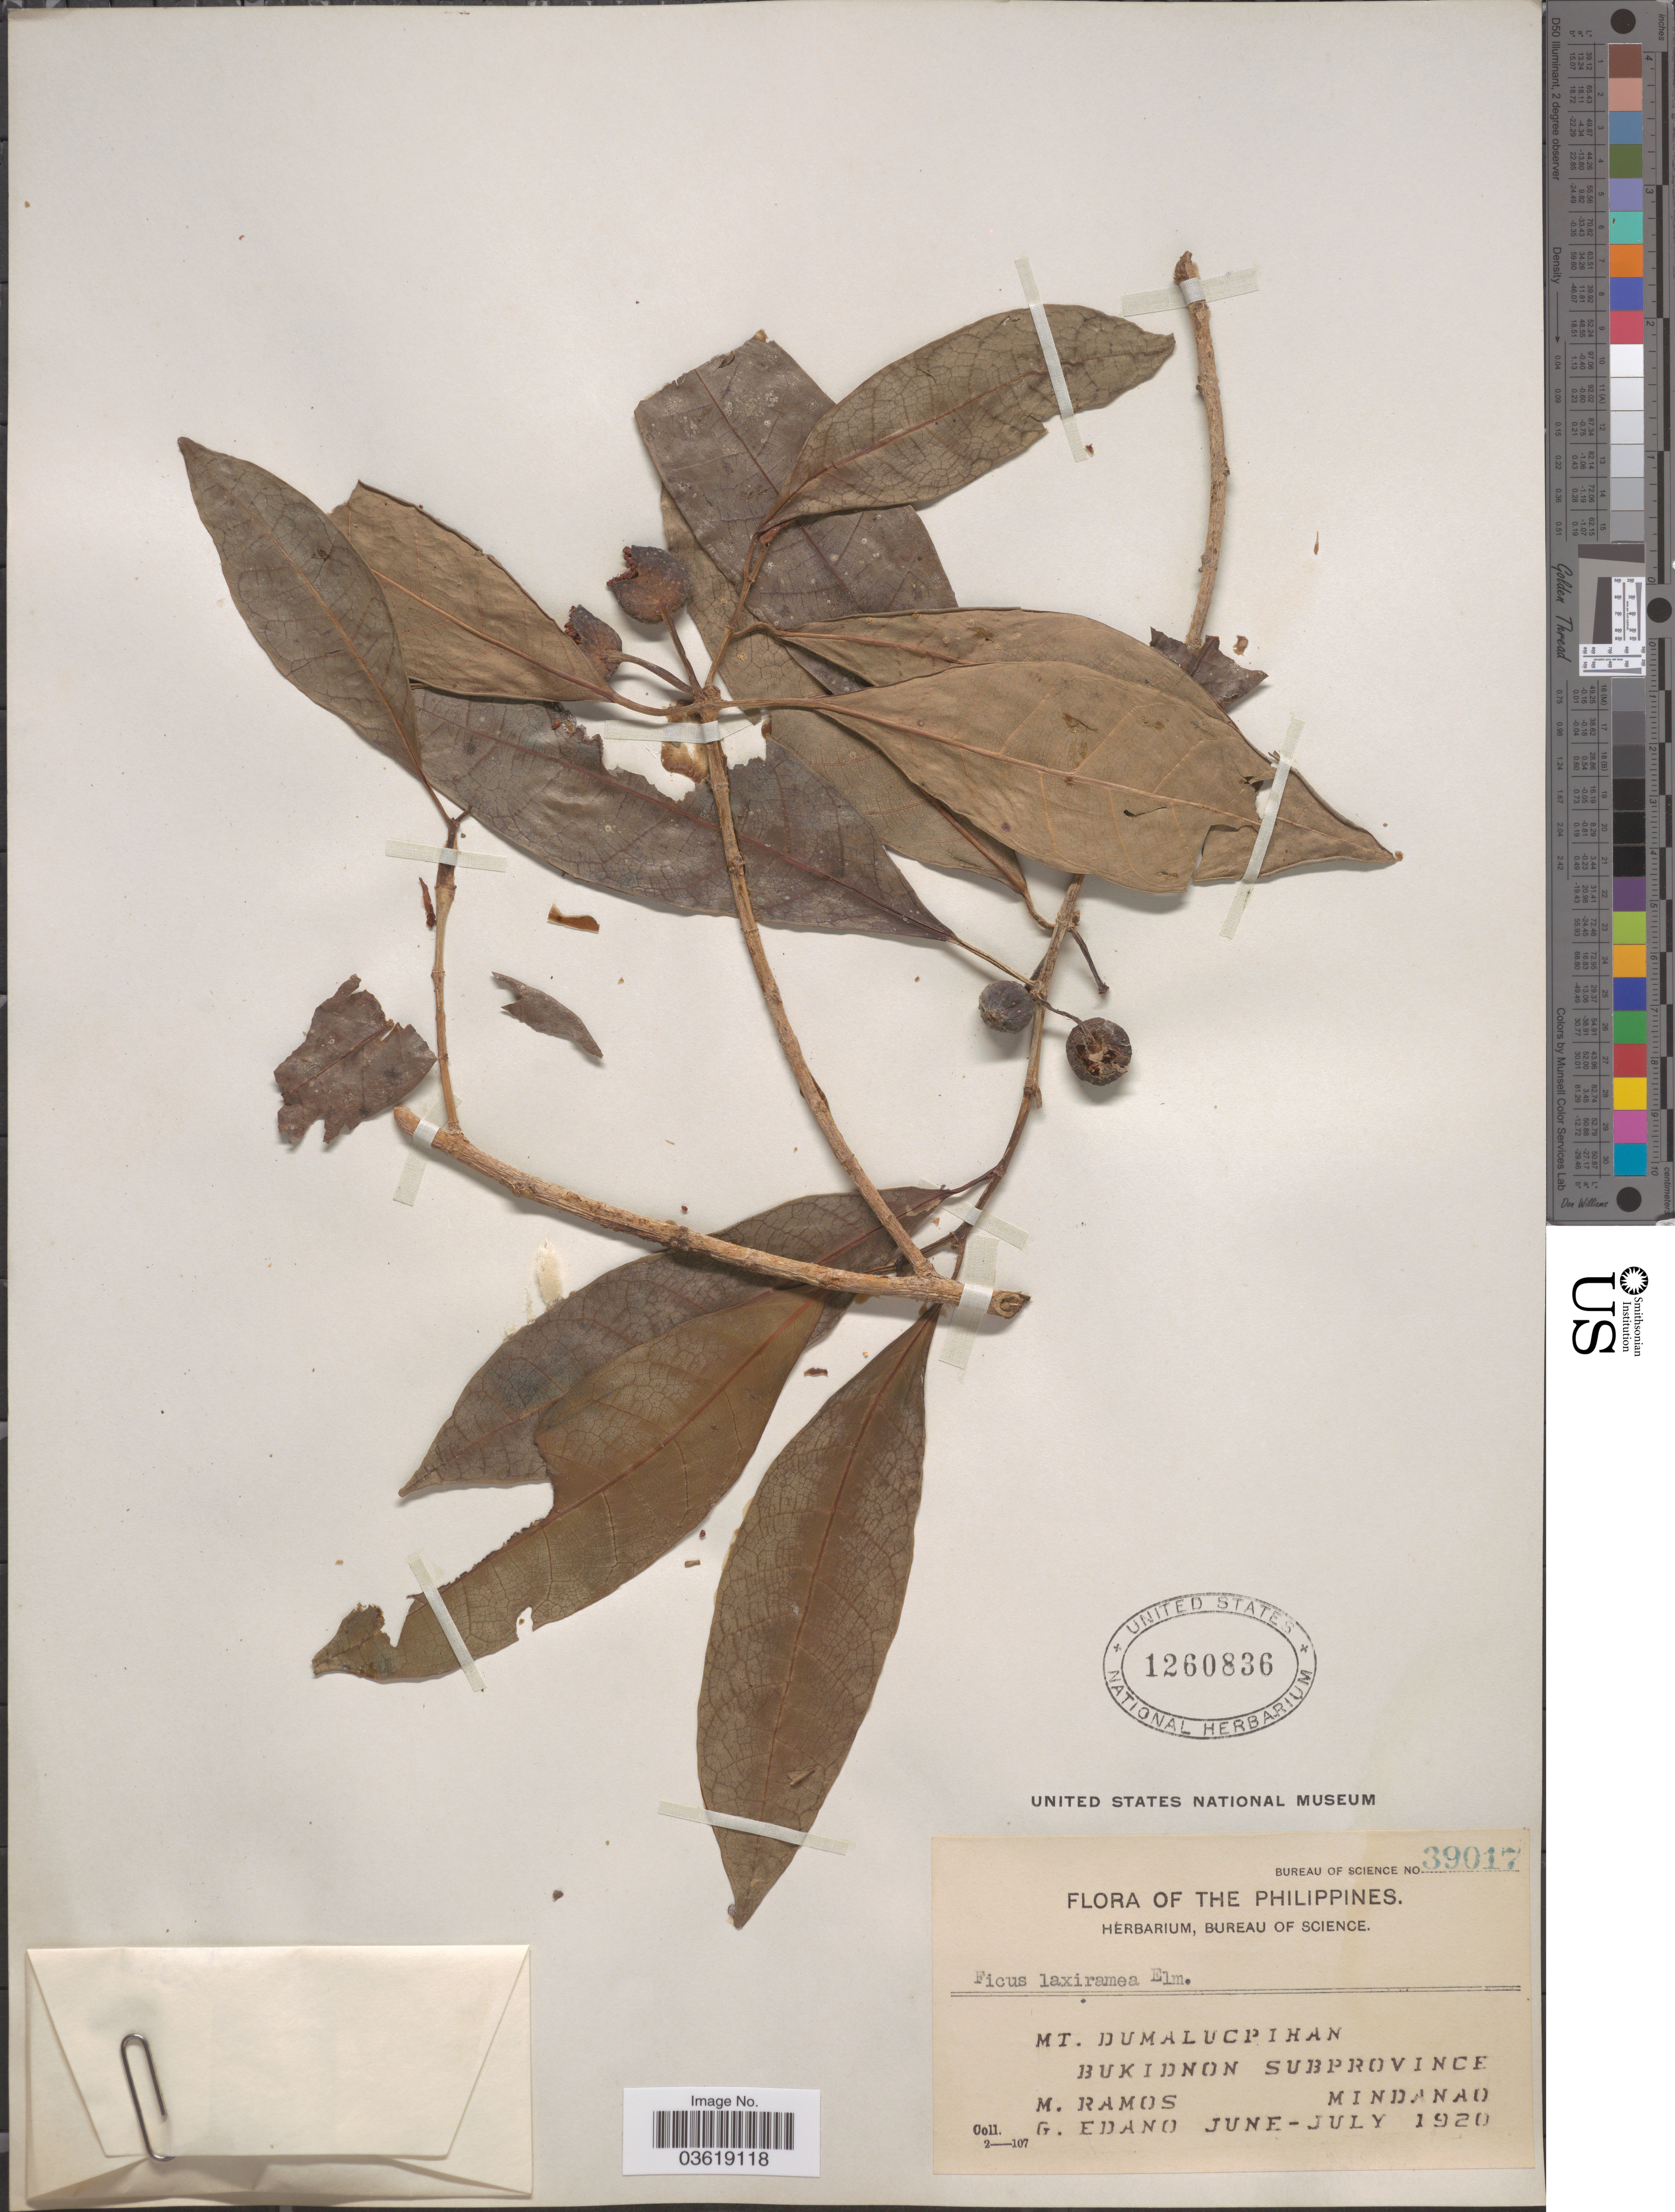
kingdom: Plantae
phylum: Tracheophyta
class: Magnoliopsida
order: Rosales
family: Moraceae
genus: Ficus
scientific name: Ficus laxiramea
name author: Elmer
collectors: M. Ramos & G. Edaño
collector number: Bureau of Science 39017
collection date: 1920-06/1920-07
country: Philippines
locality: Mt. Dumalucpihan. Bukidnon Subprovince, Mindanao.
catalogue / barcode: US 1260836